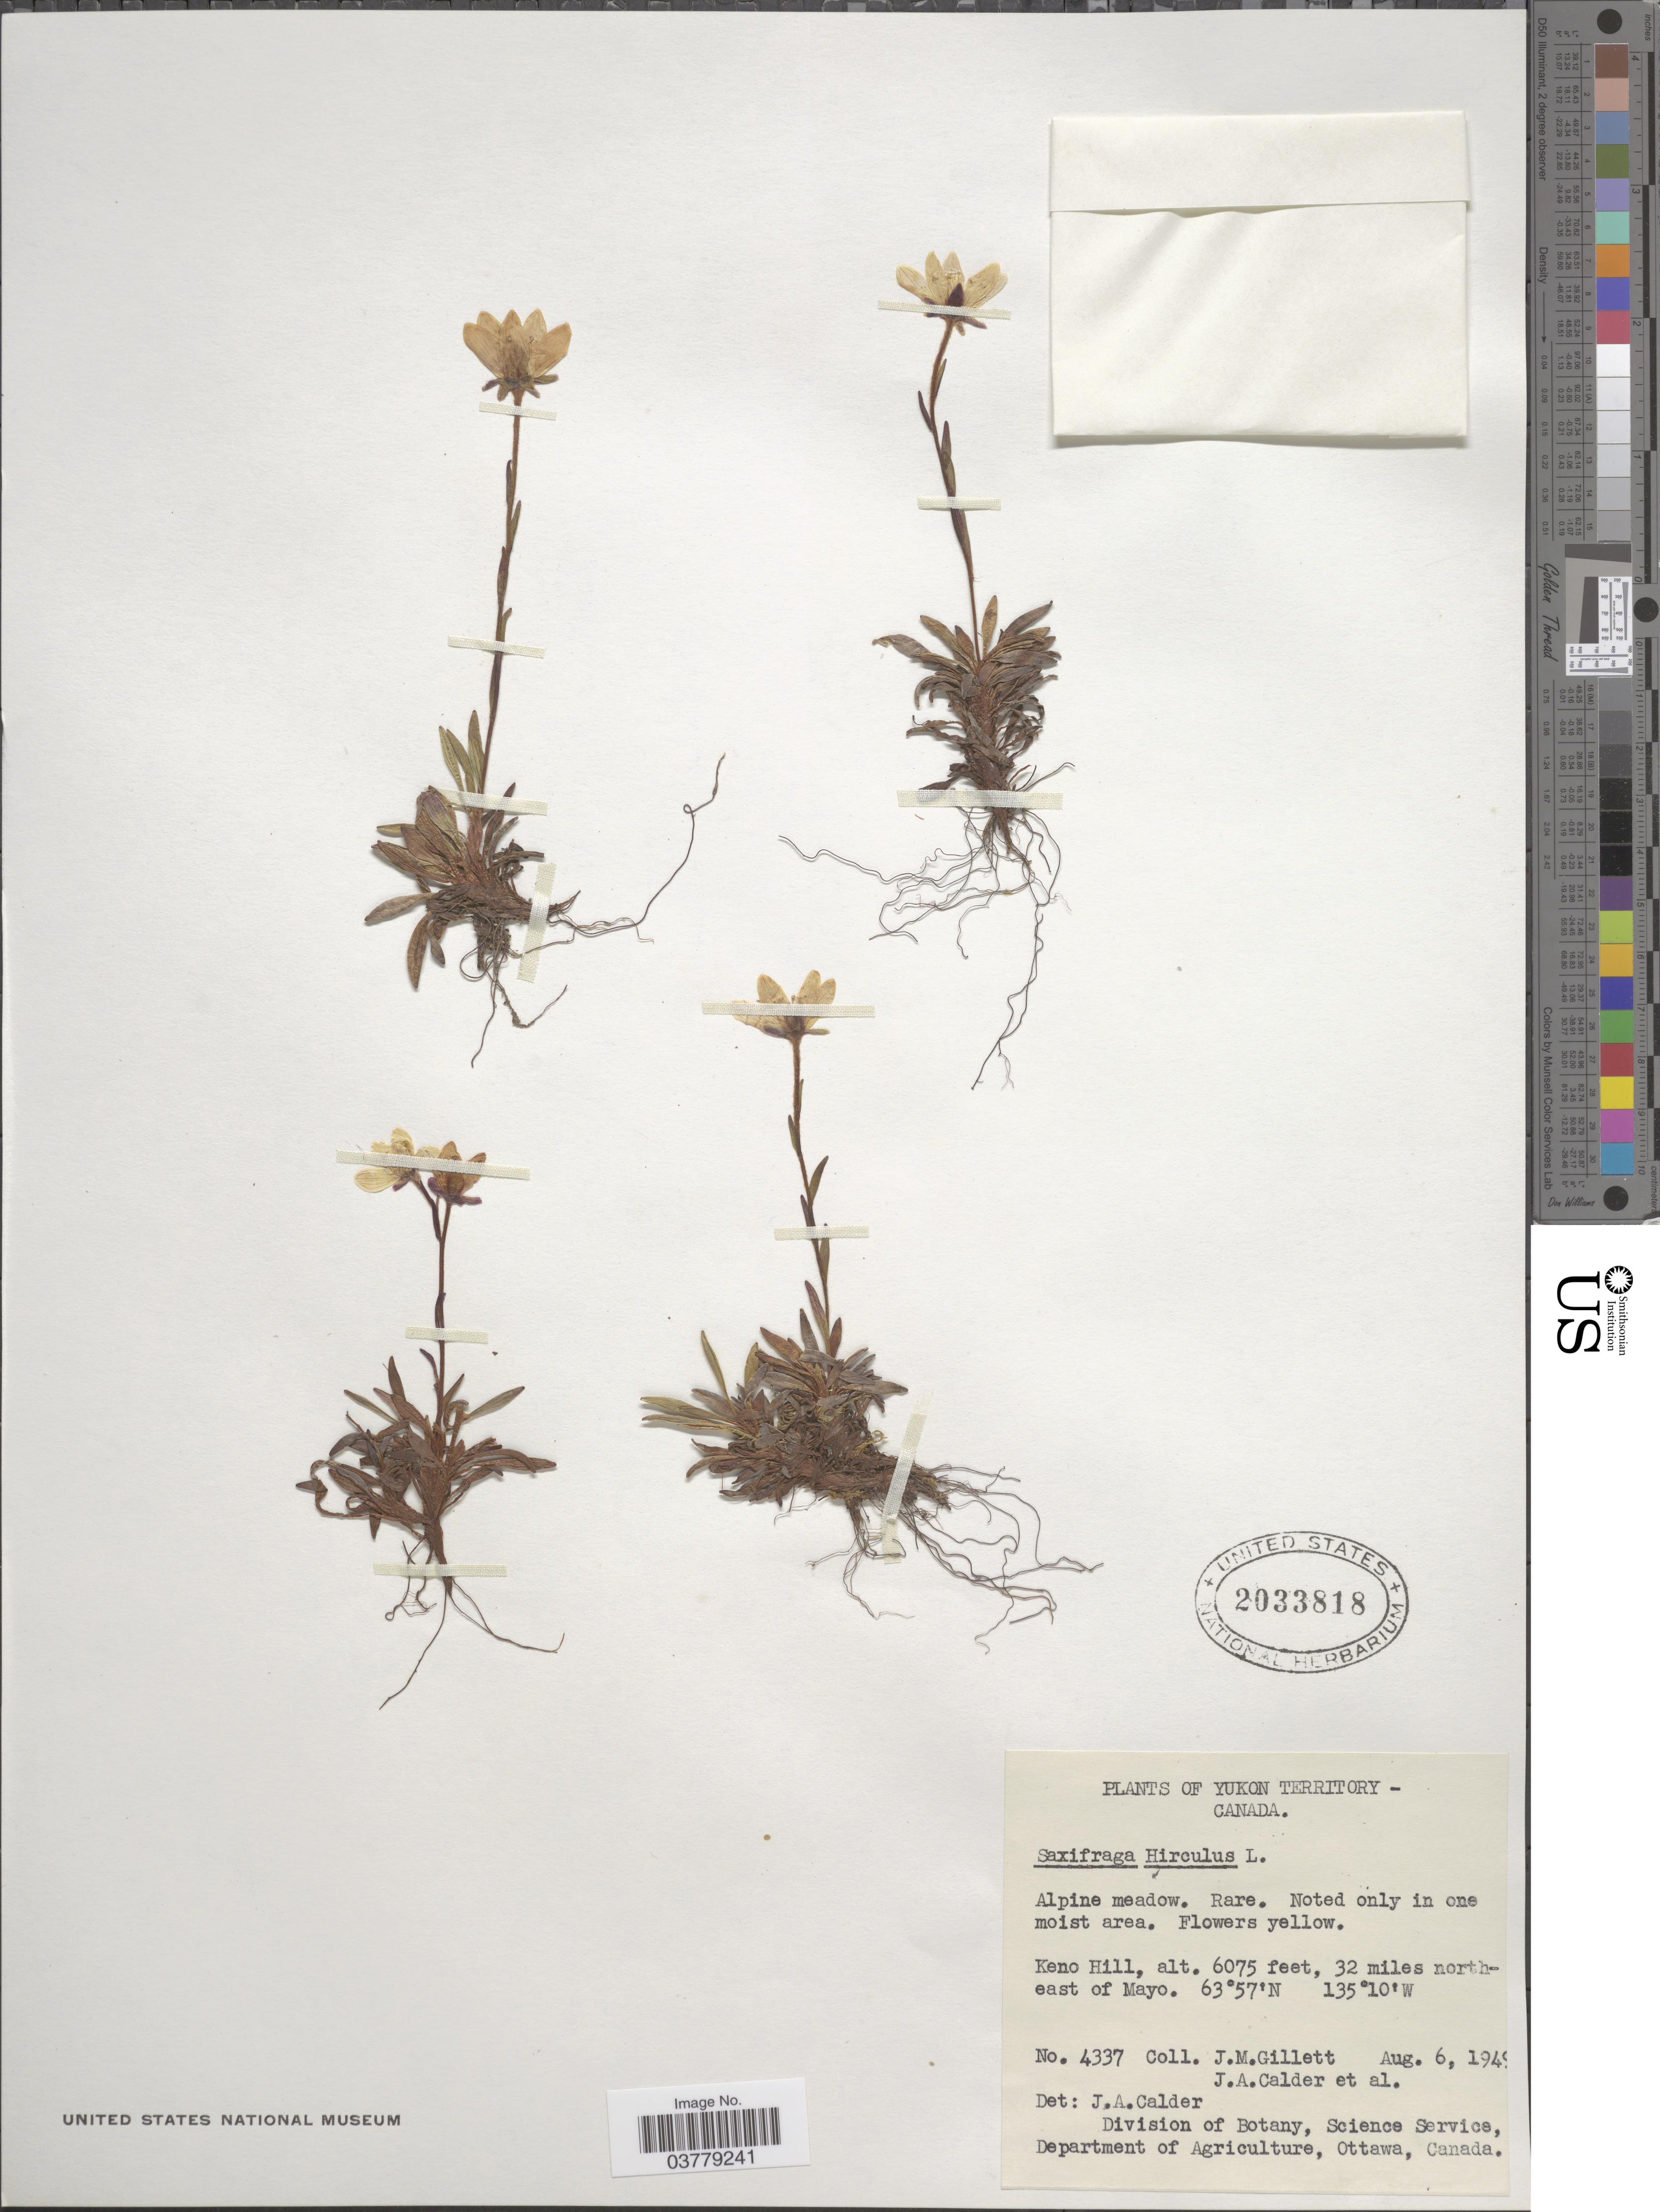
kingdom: Plantae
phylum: Tracheophyta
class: Magnoliopsida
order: Saxifragales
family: Saxifragaceae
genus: Saxifraga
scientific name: Saxifraga hirculus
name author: L.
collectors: J. M. Gillett, J. A. Calder & et al.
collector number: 4337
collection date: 1949-08-06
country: Canada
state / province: Yukon Territory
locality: Keno Hill, 32 miles north-east of Mayo.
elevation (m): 1852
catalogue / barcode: US 2033818